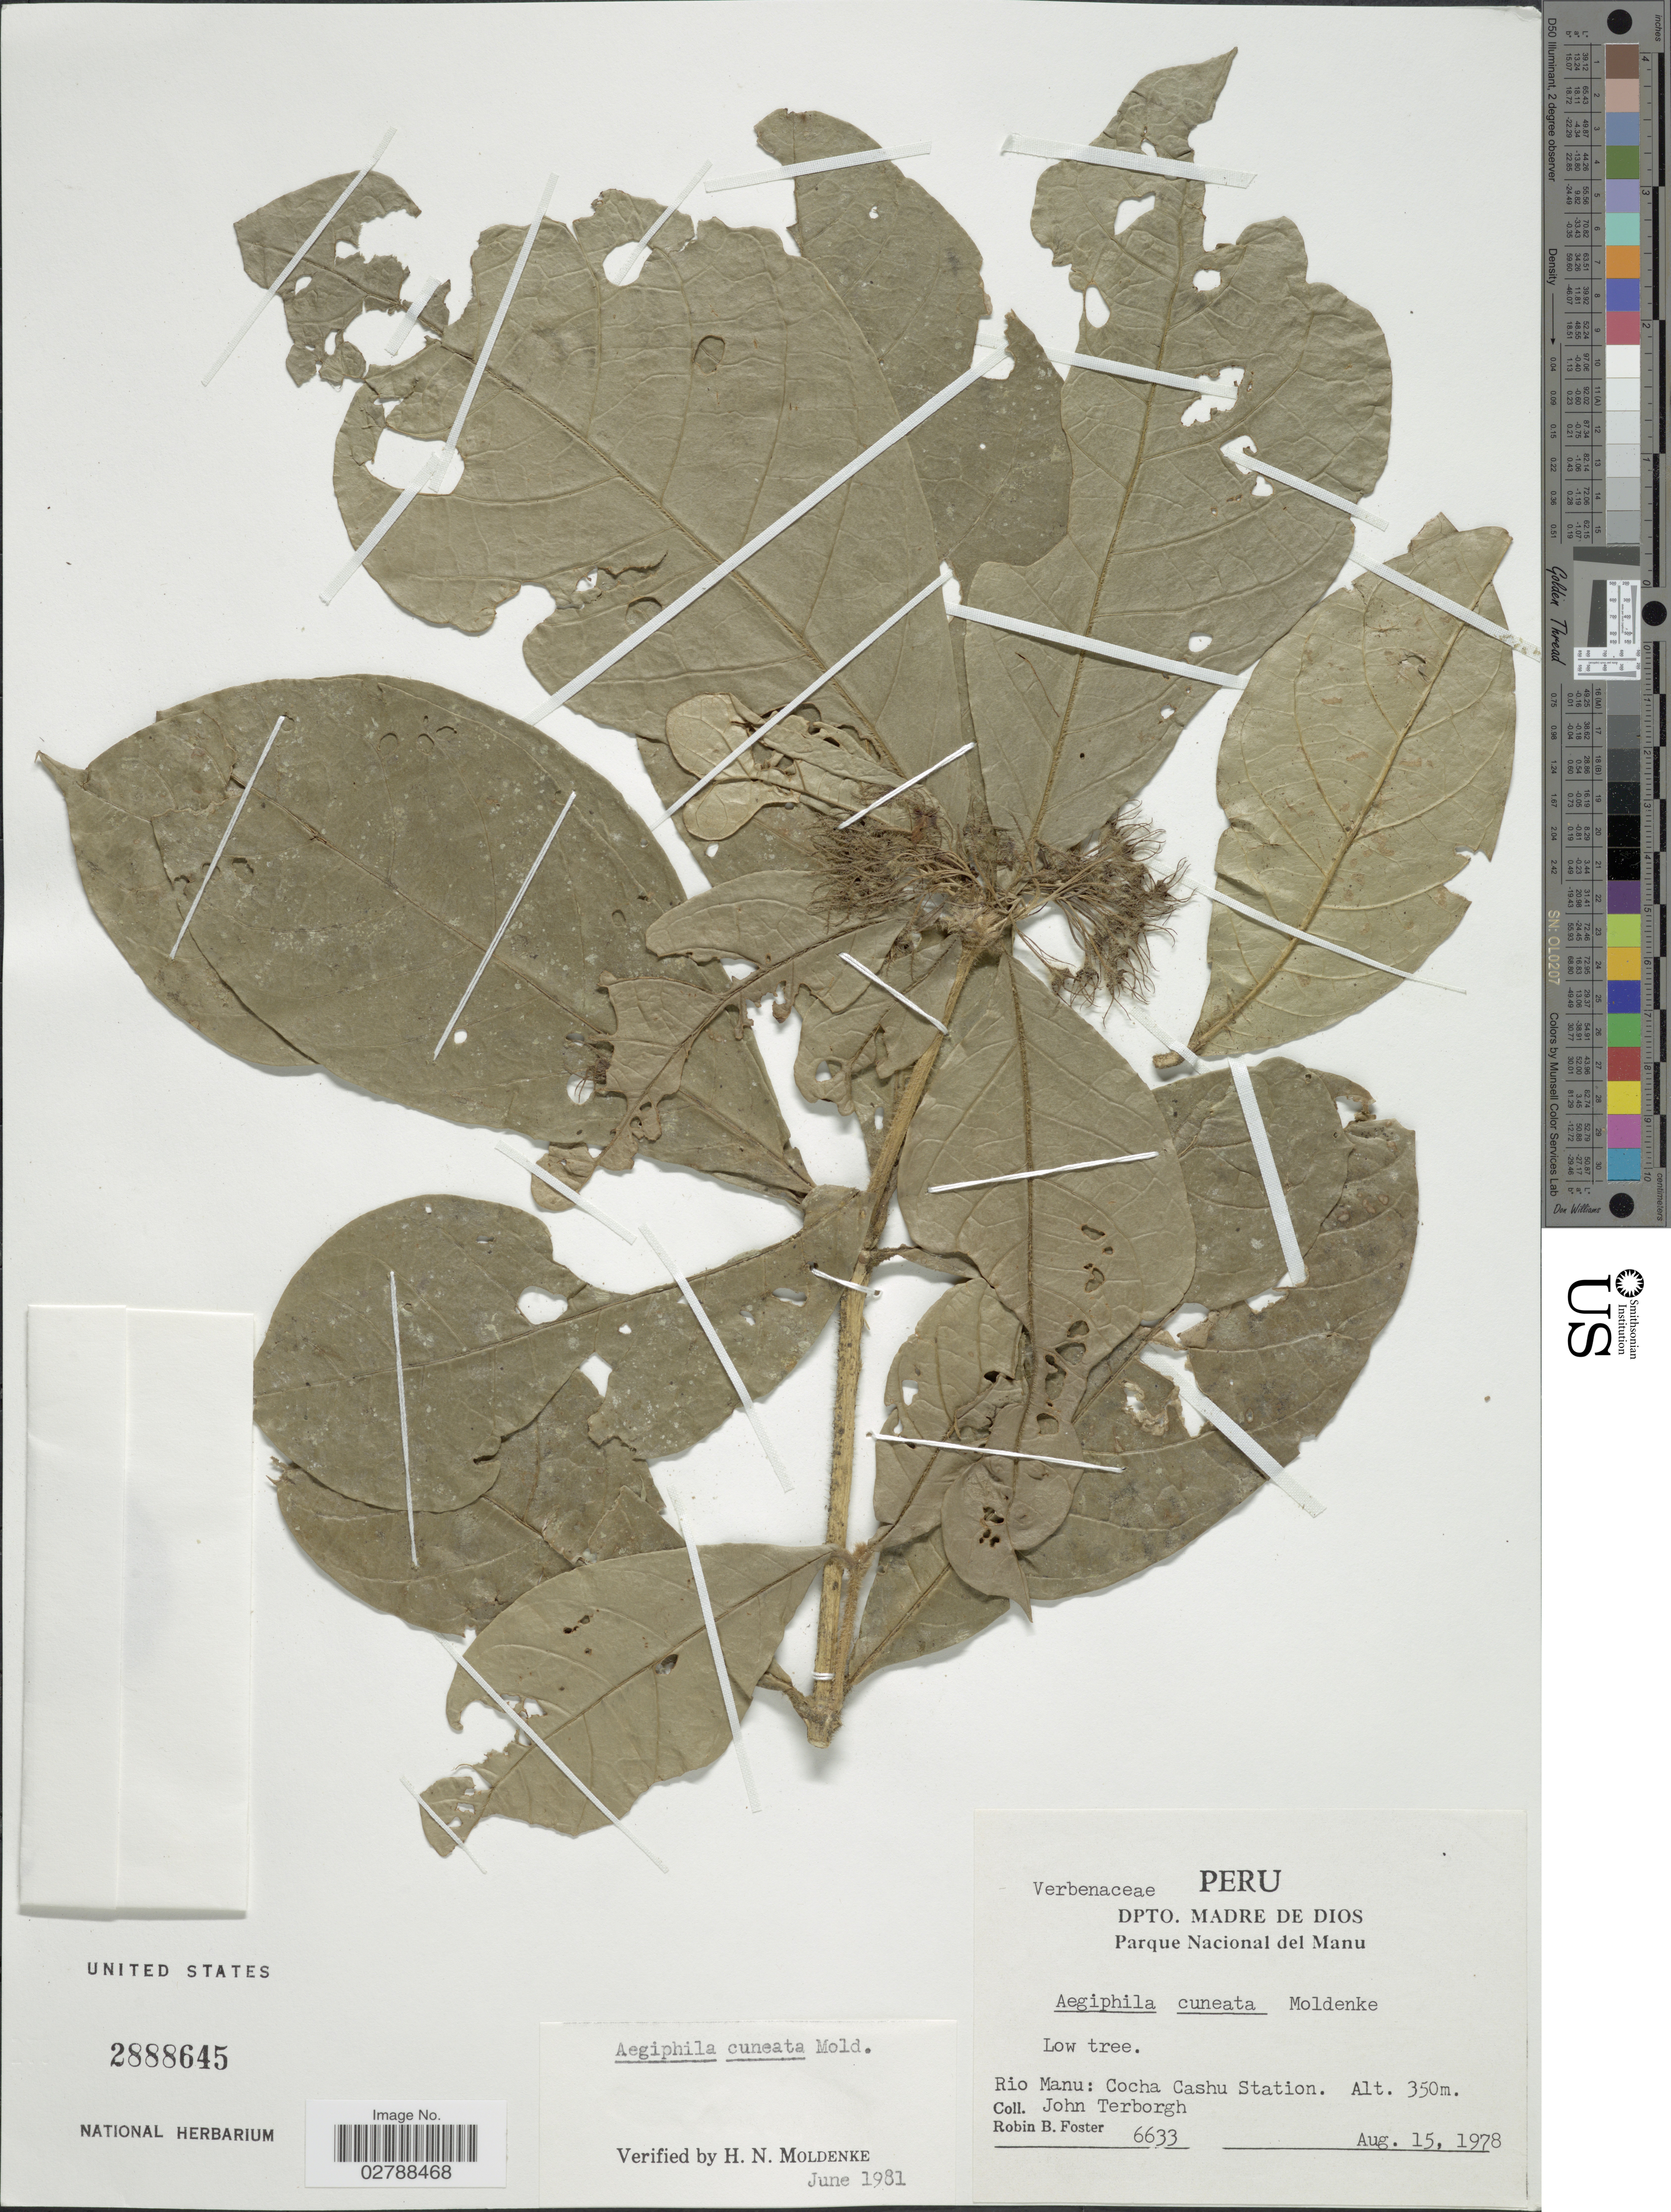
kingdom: Plantae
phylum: Tracheophyta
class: Magnoliopsida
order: Lamiales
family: Lamiaceae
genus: Aegiphila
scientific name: Aegiphila cuneata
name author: Moldenke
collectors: J. Terborgh & R. B. Foster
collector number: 6633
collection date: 1978-08-15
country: Peru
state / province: Madre de Dios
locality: Dpto. Madre de Dios, Parque Nacional del Manu, Rio Manu: Cocha Cashu Station.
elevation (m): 350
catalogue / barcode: US 2888645